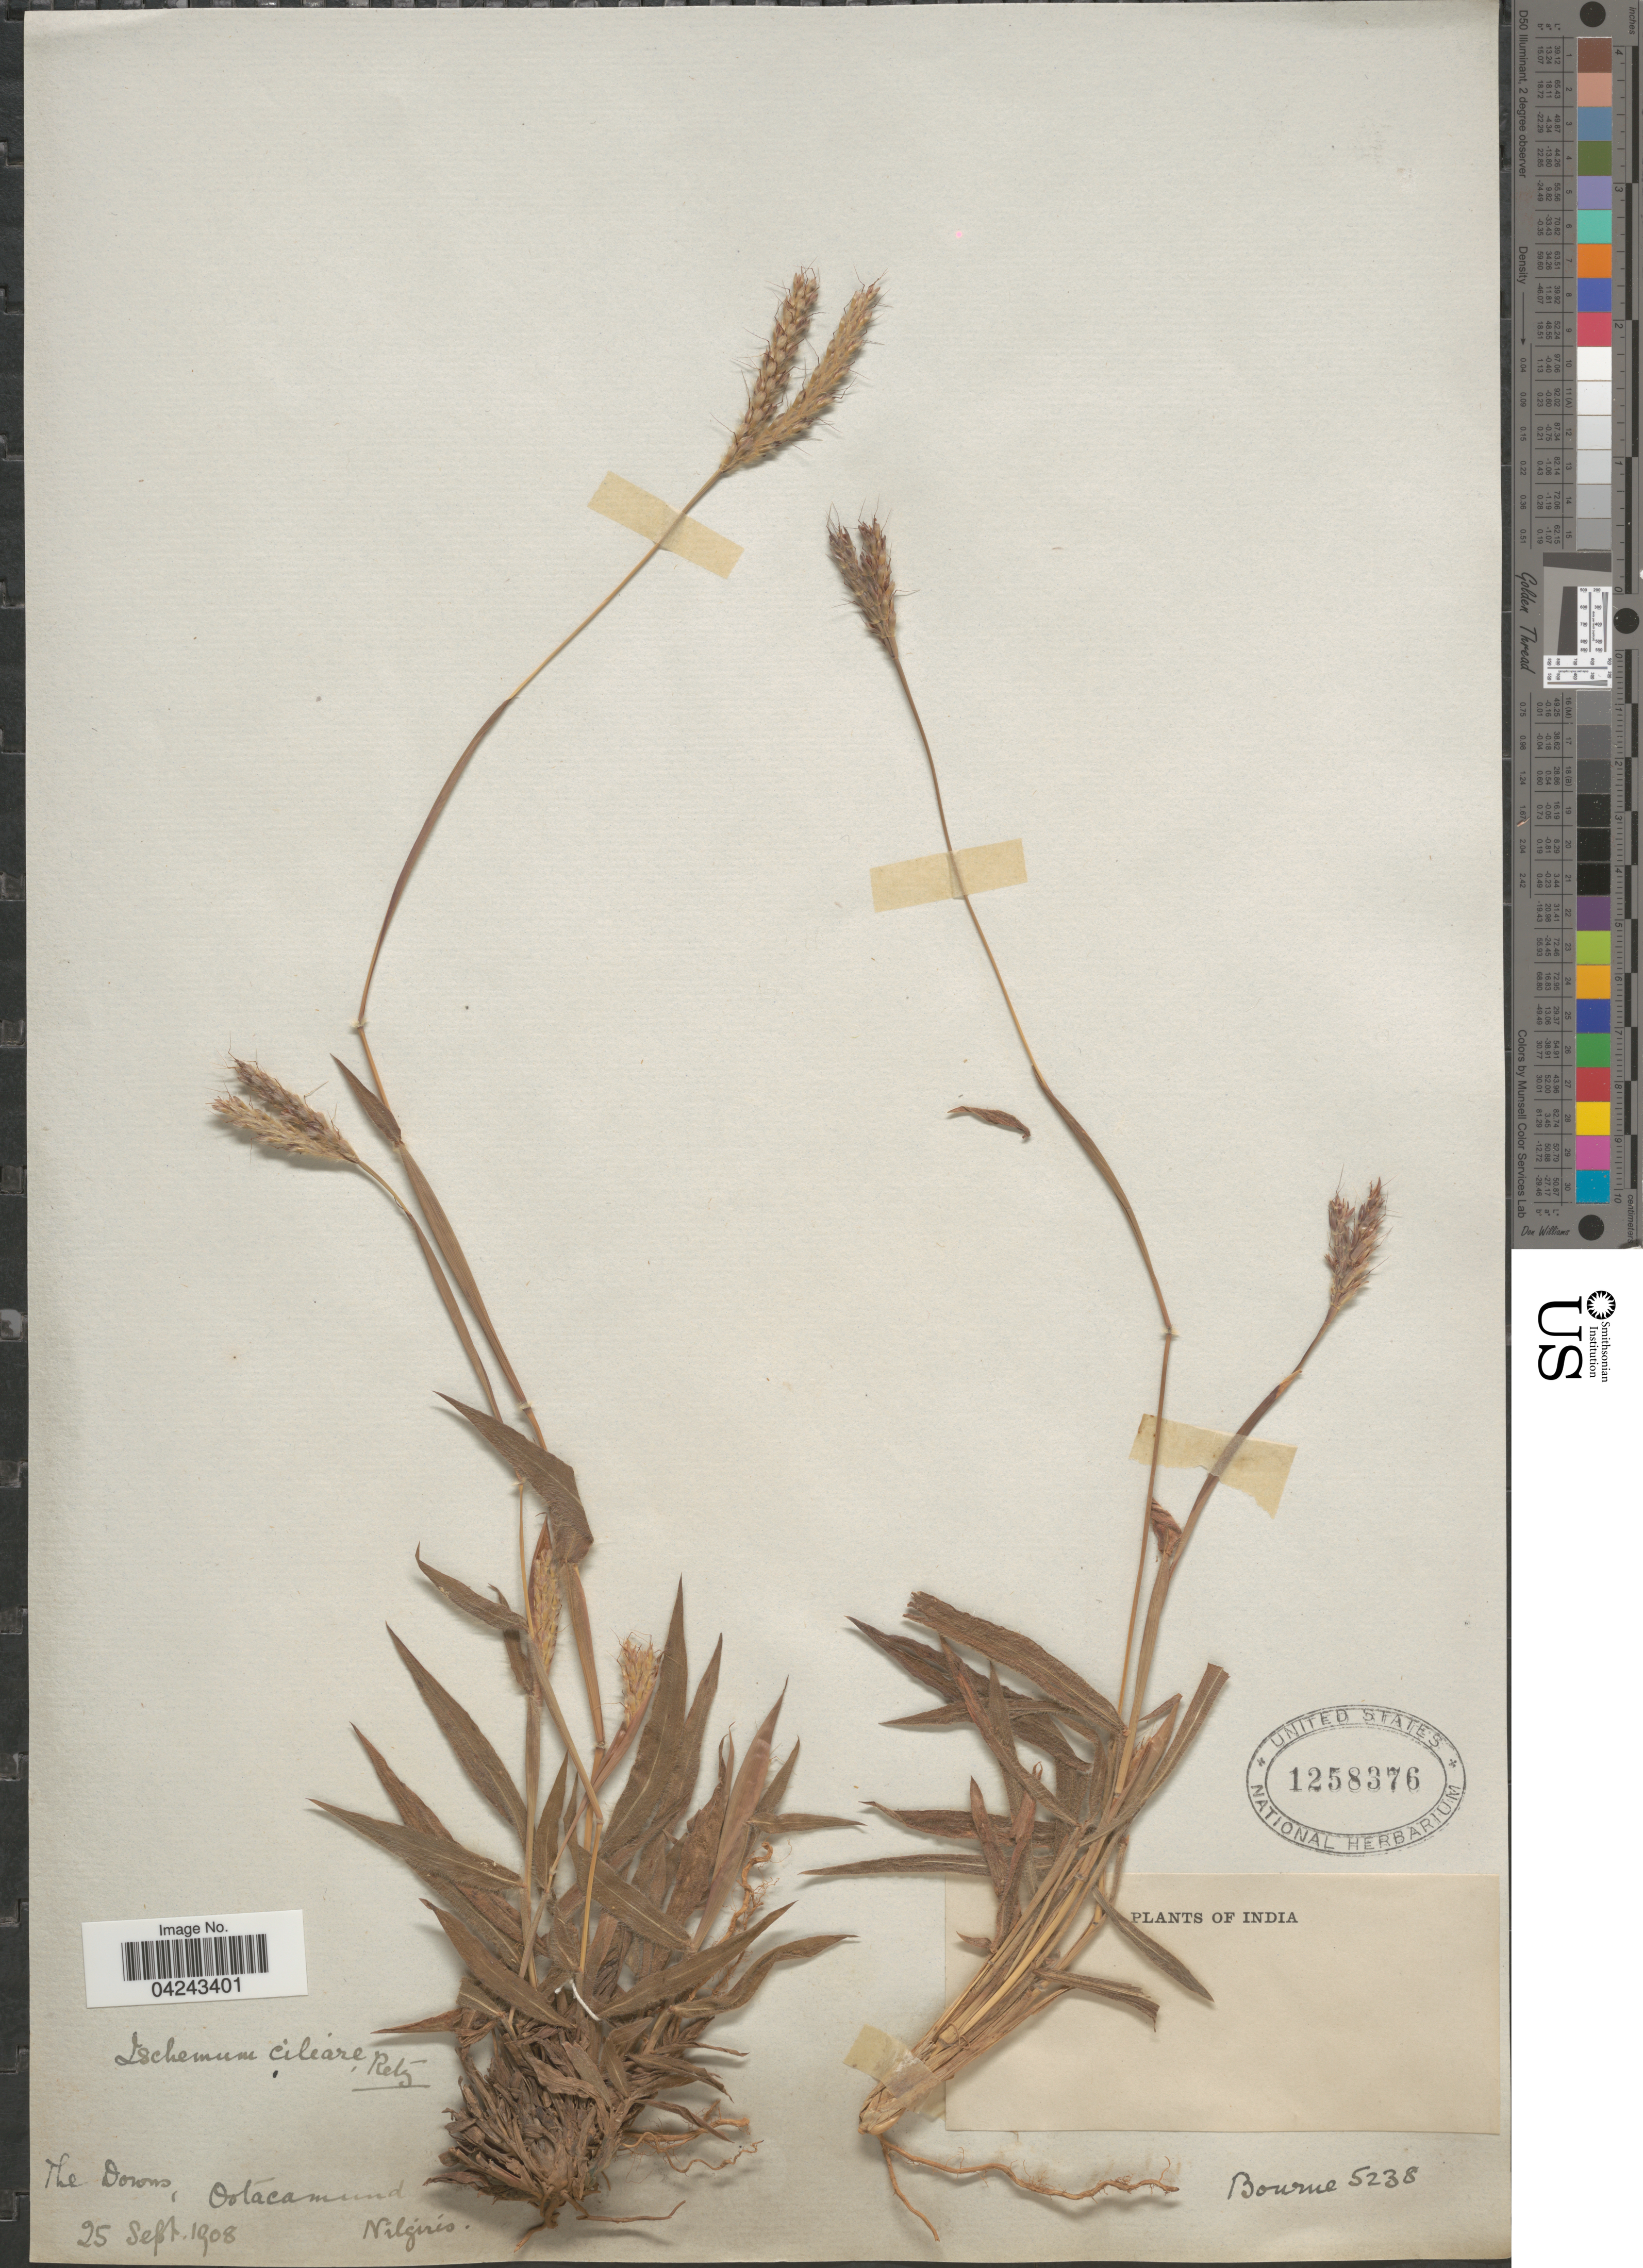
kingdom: Plantae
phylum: Tracheophyta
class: Liliopsida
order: Poales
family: Poaceae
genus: Ischaemum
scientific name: Ischaemum ciliare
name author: Retz.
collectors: -- Bourne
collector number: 5238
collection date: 1908-09-25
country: India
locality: The Downs, Ootacamund, Nilgiris.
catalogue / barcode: US 1258376